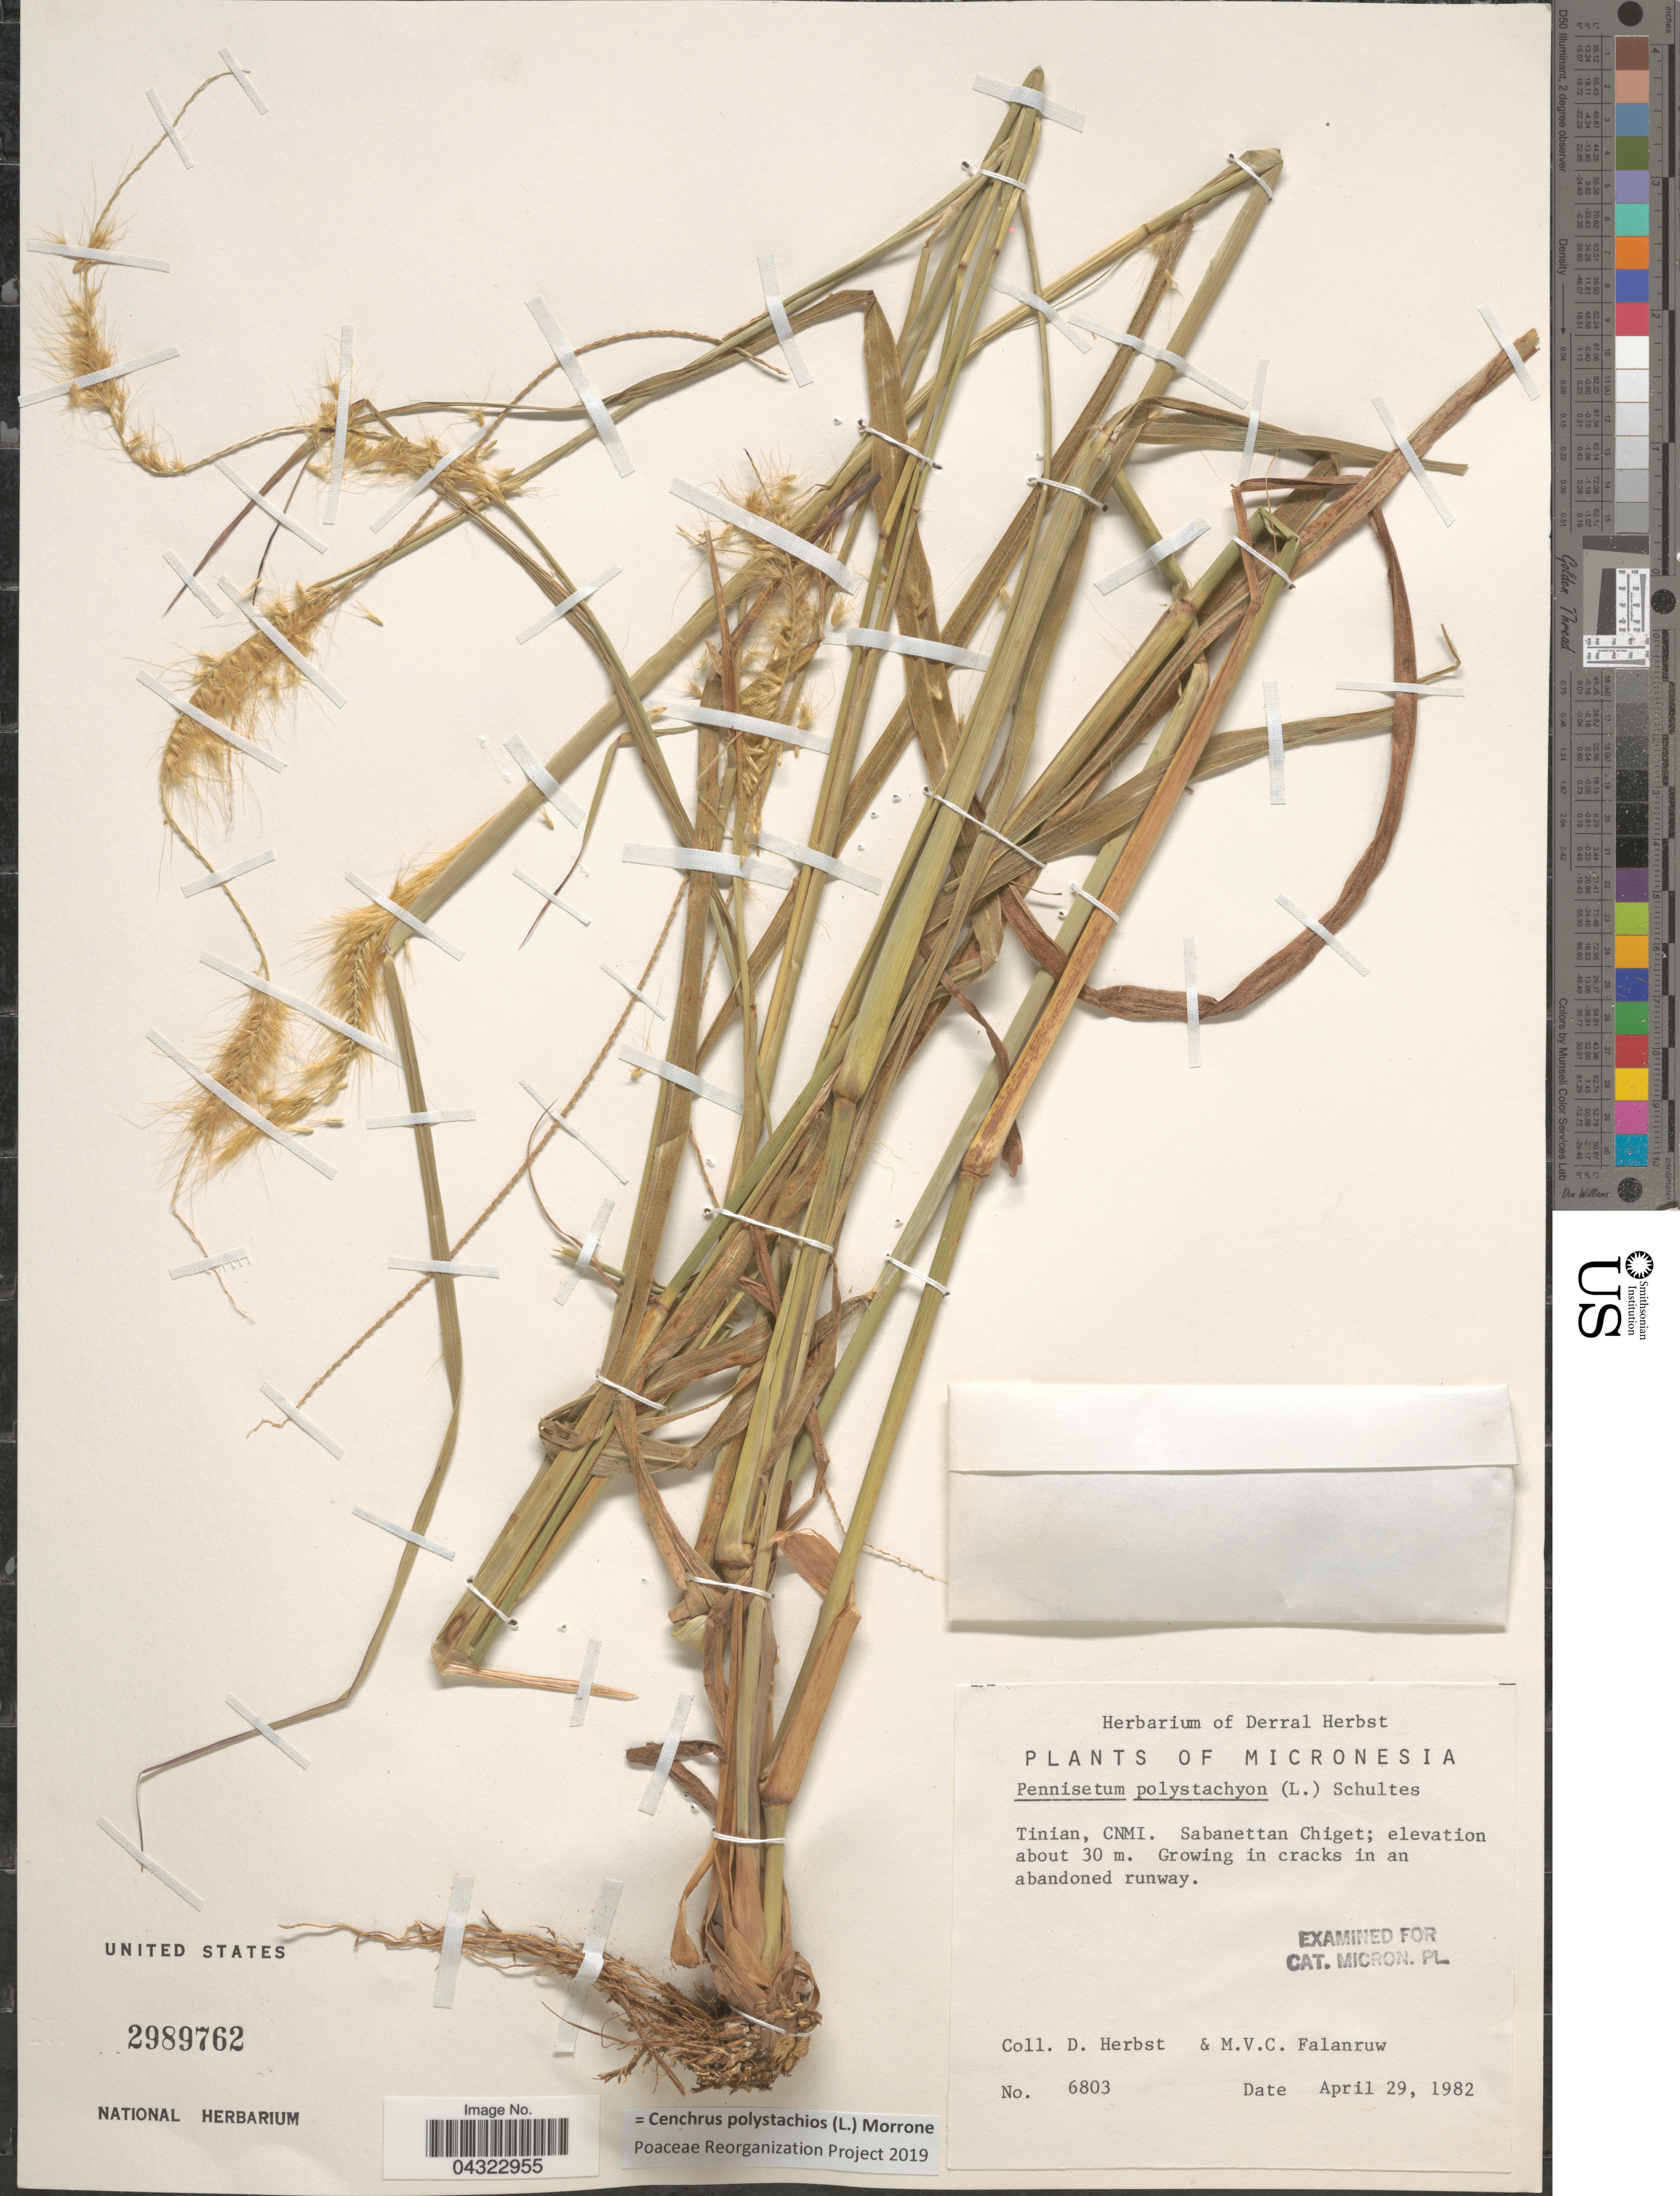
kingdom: Plantae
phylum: Tracheophyta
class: Liliopsida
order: Poales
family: Poaceae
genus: Cenchrus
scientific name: Cenchrus polystachios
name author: (L.) Morrone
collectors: D. Herbst & M. V. Falanruw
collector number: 6803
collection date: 1982-04-29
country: Northern Mariana Islands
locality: Micronesia. Tinian, CNMI. Sabanettan Chiget. Growing in cracks in an abandoned runway.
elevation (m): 30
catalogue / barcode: US 2989762